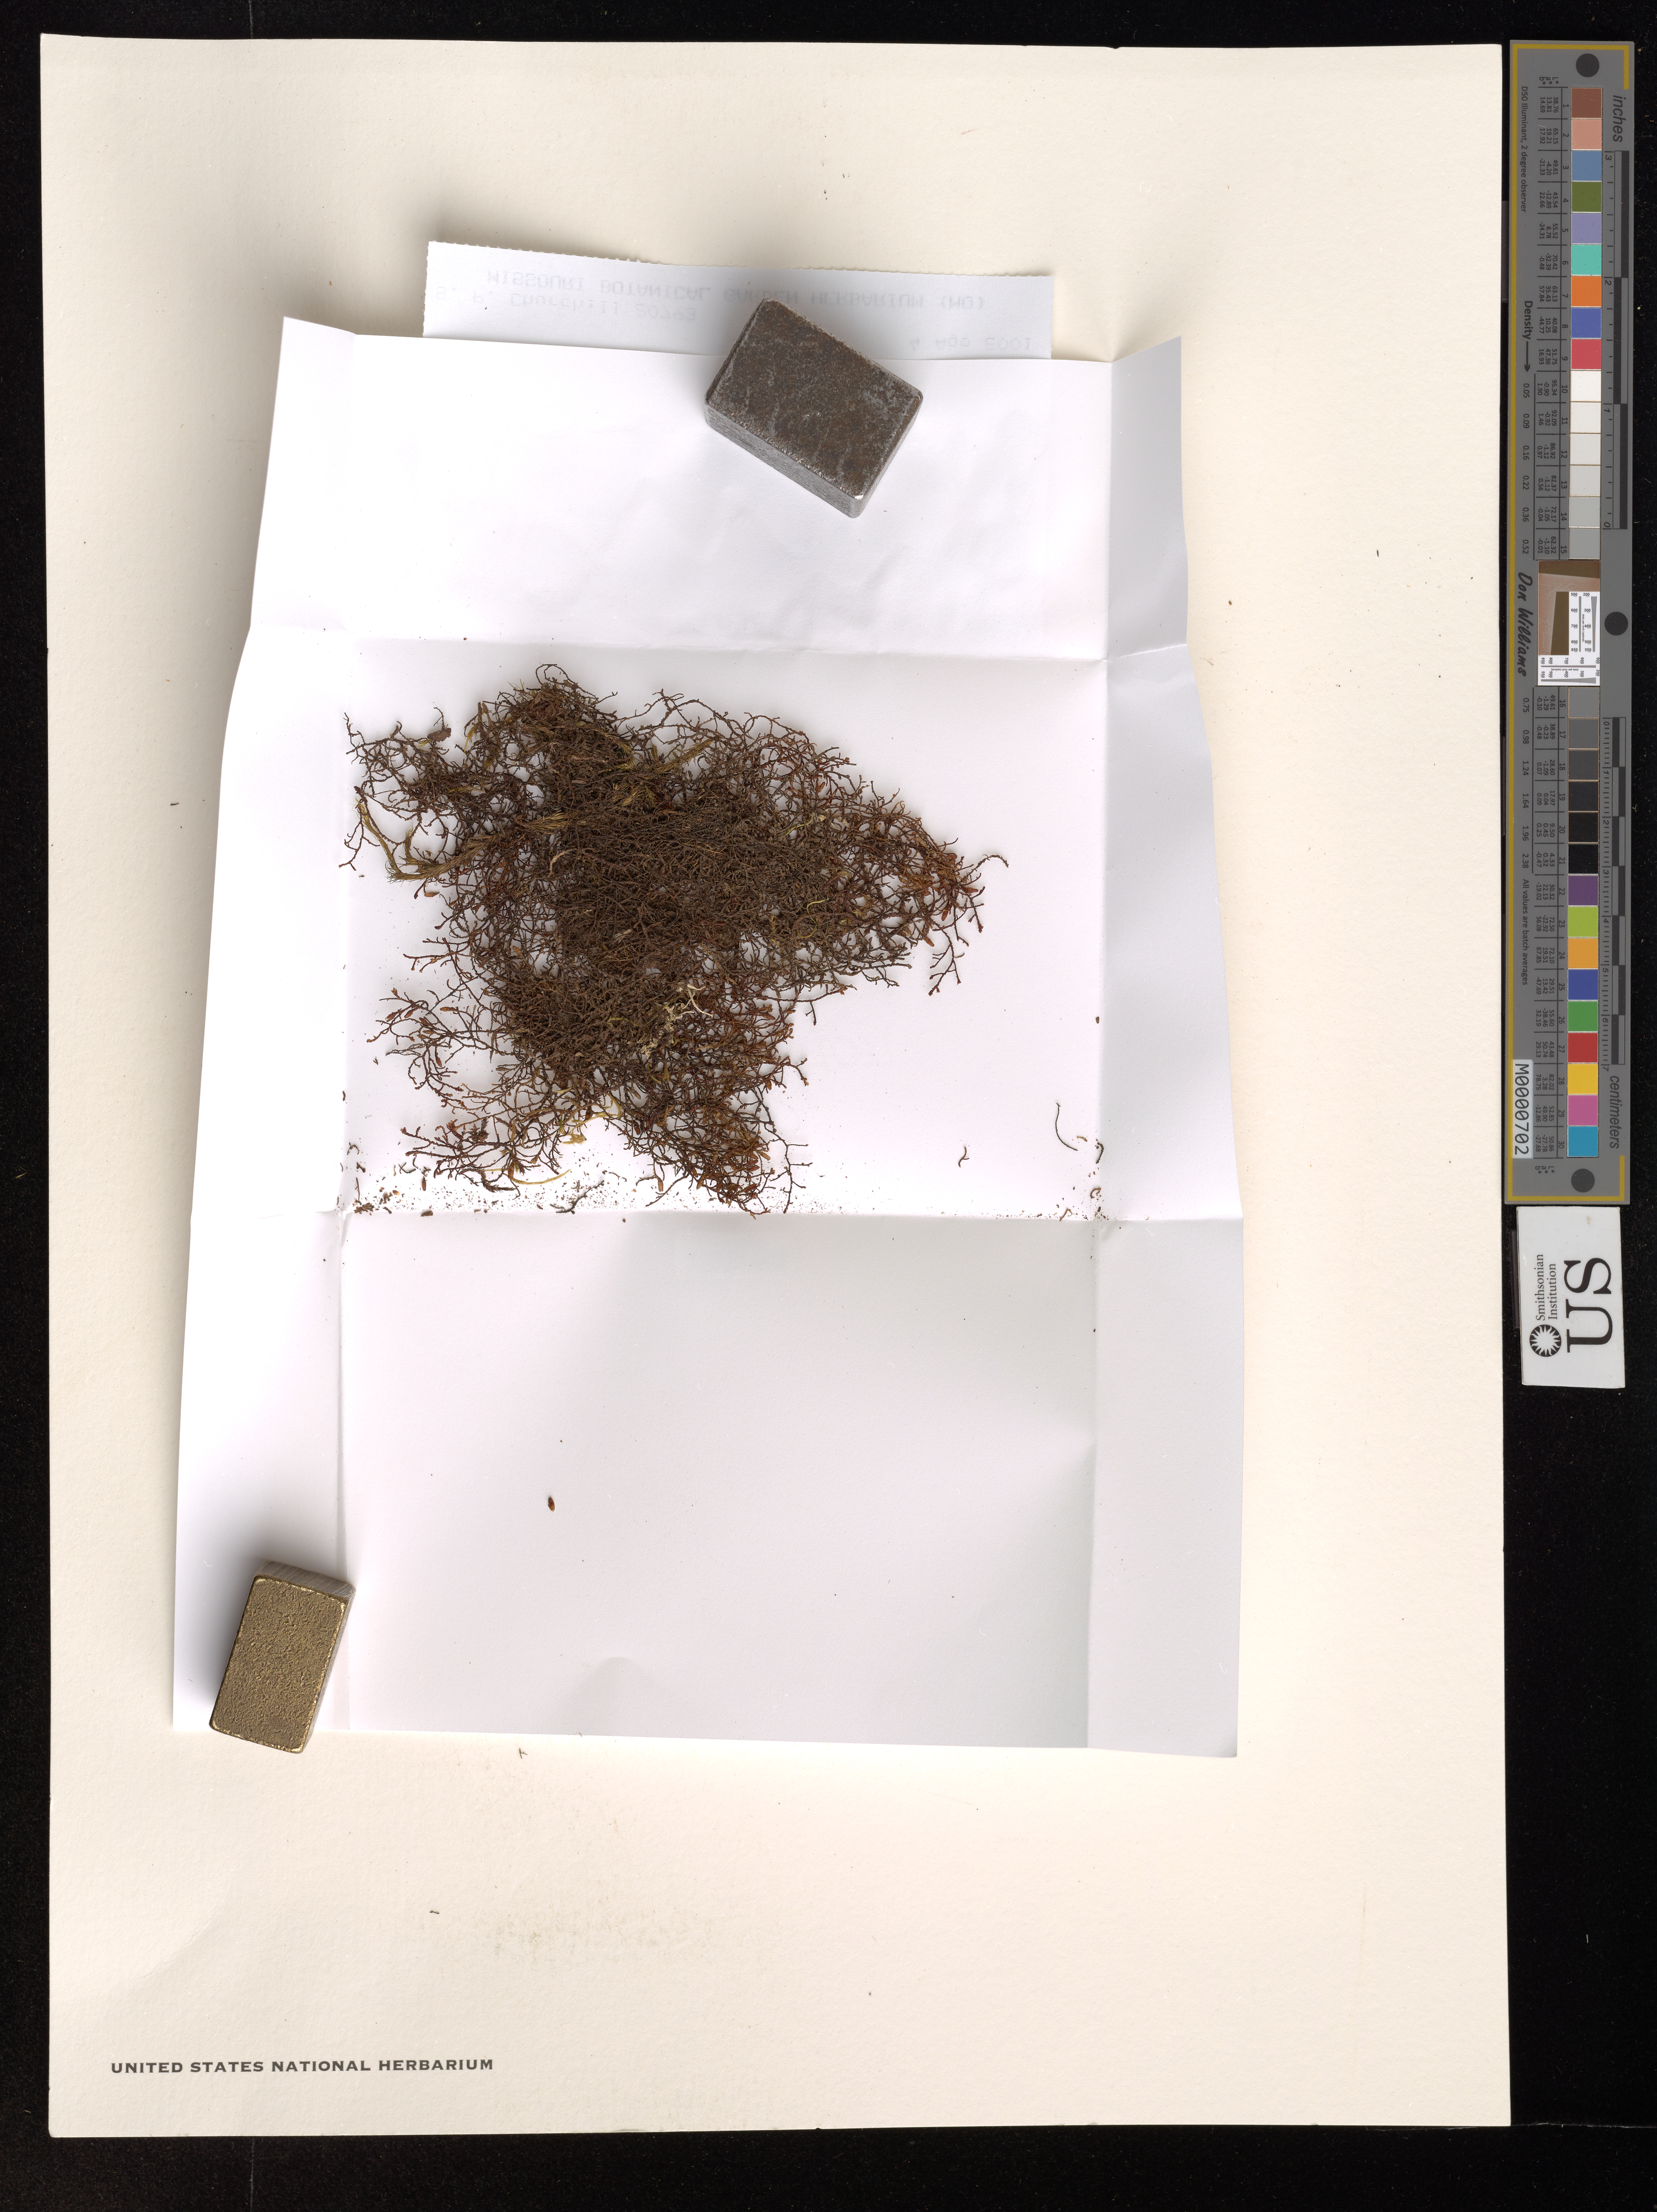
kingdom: Plantae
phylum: Marchantiophyta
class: Jungermanniopsida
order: Porellales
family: Frullaniaceae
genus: Frullania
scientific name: Frullania brasiliensis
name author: Raddi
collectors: S. Churchill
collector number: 20793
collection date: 2001-08-04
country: Bolivia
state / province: Tarija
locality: O'Connor. Serrania Huacayoj. Ca. 35 km oeste de Entre Rios (carretera a Tarija). Bosque montano Tucumano-Boliviano <20792-20809>.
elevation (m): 2300